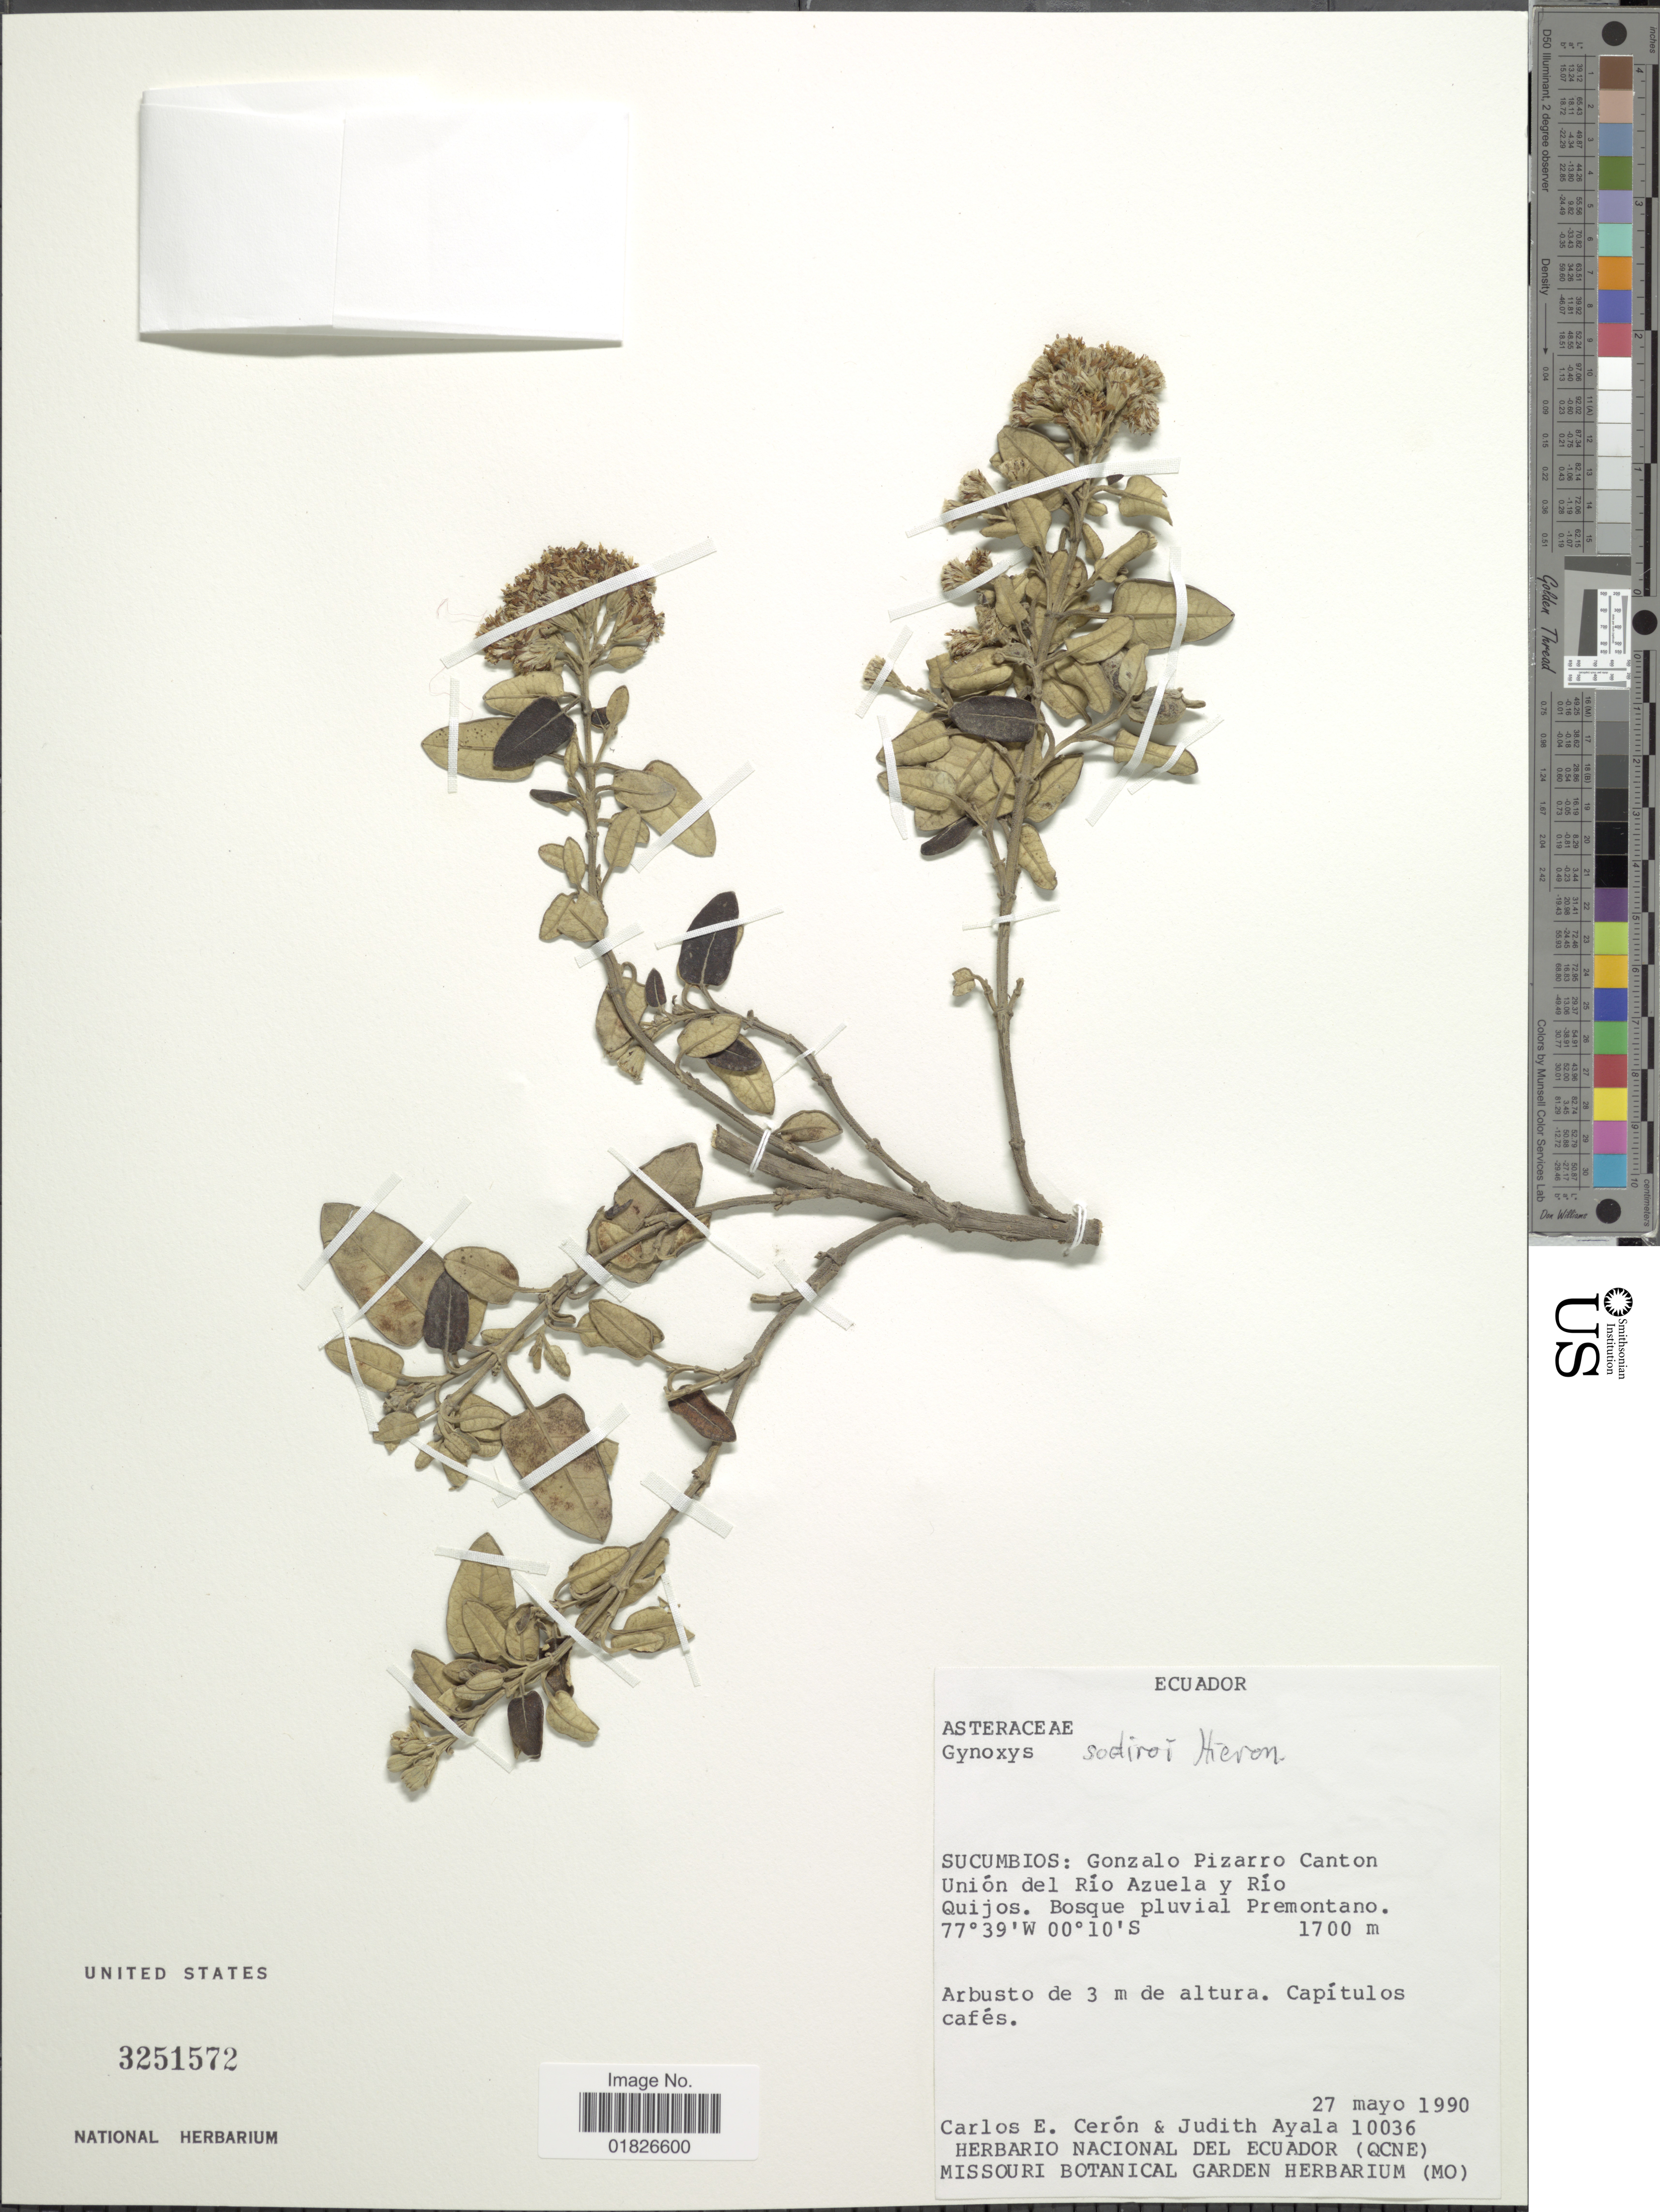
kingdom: Plantae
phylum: Tracheophyta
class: Magnoliopsida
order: Asterales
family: Asteraceae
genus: Gynoxys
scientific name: Gynoxys sodiroi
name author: Hieron.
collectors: C. E. Cerón M. & J. Ayala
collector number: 10036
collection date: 1990-05-27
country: Ecuador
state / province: Sucumbíos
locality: Gonzalo Pizarro Canton, Union del Rio Azuela y Rio Quijos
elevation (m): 1700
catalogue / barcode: US 3251572